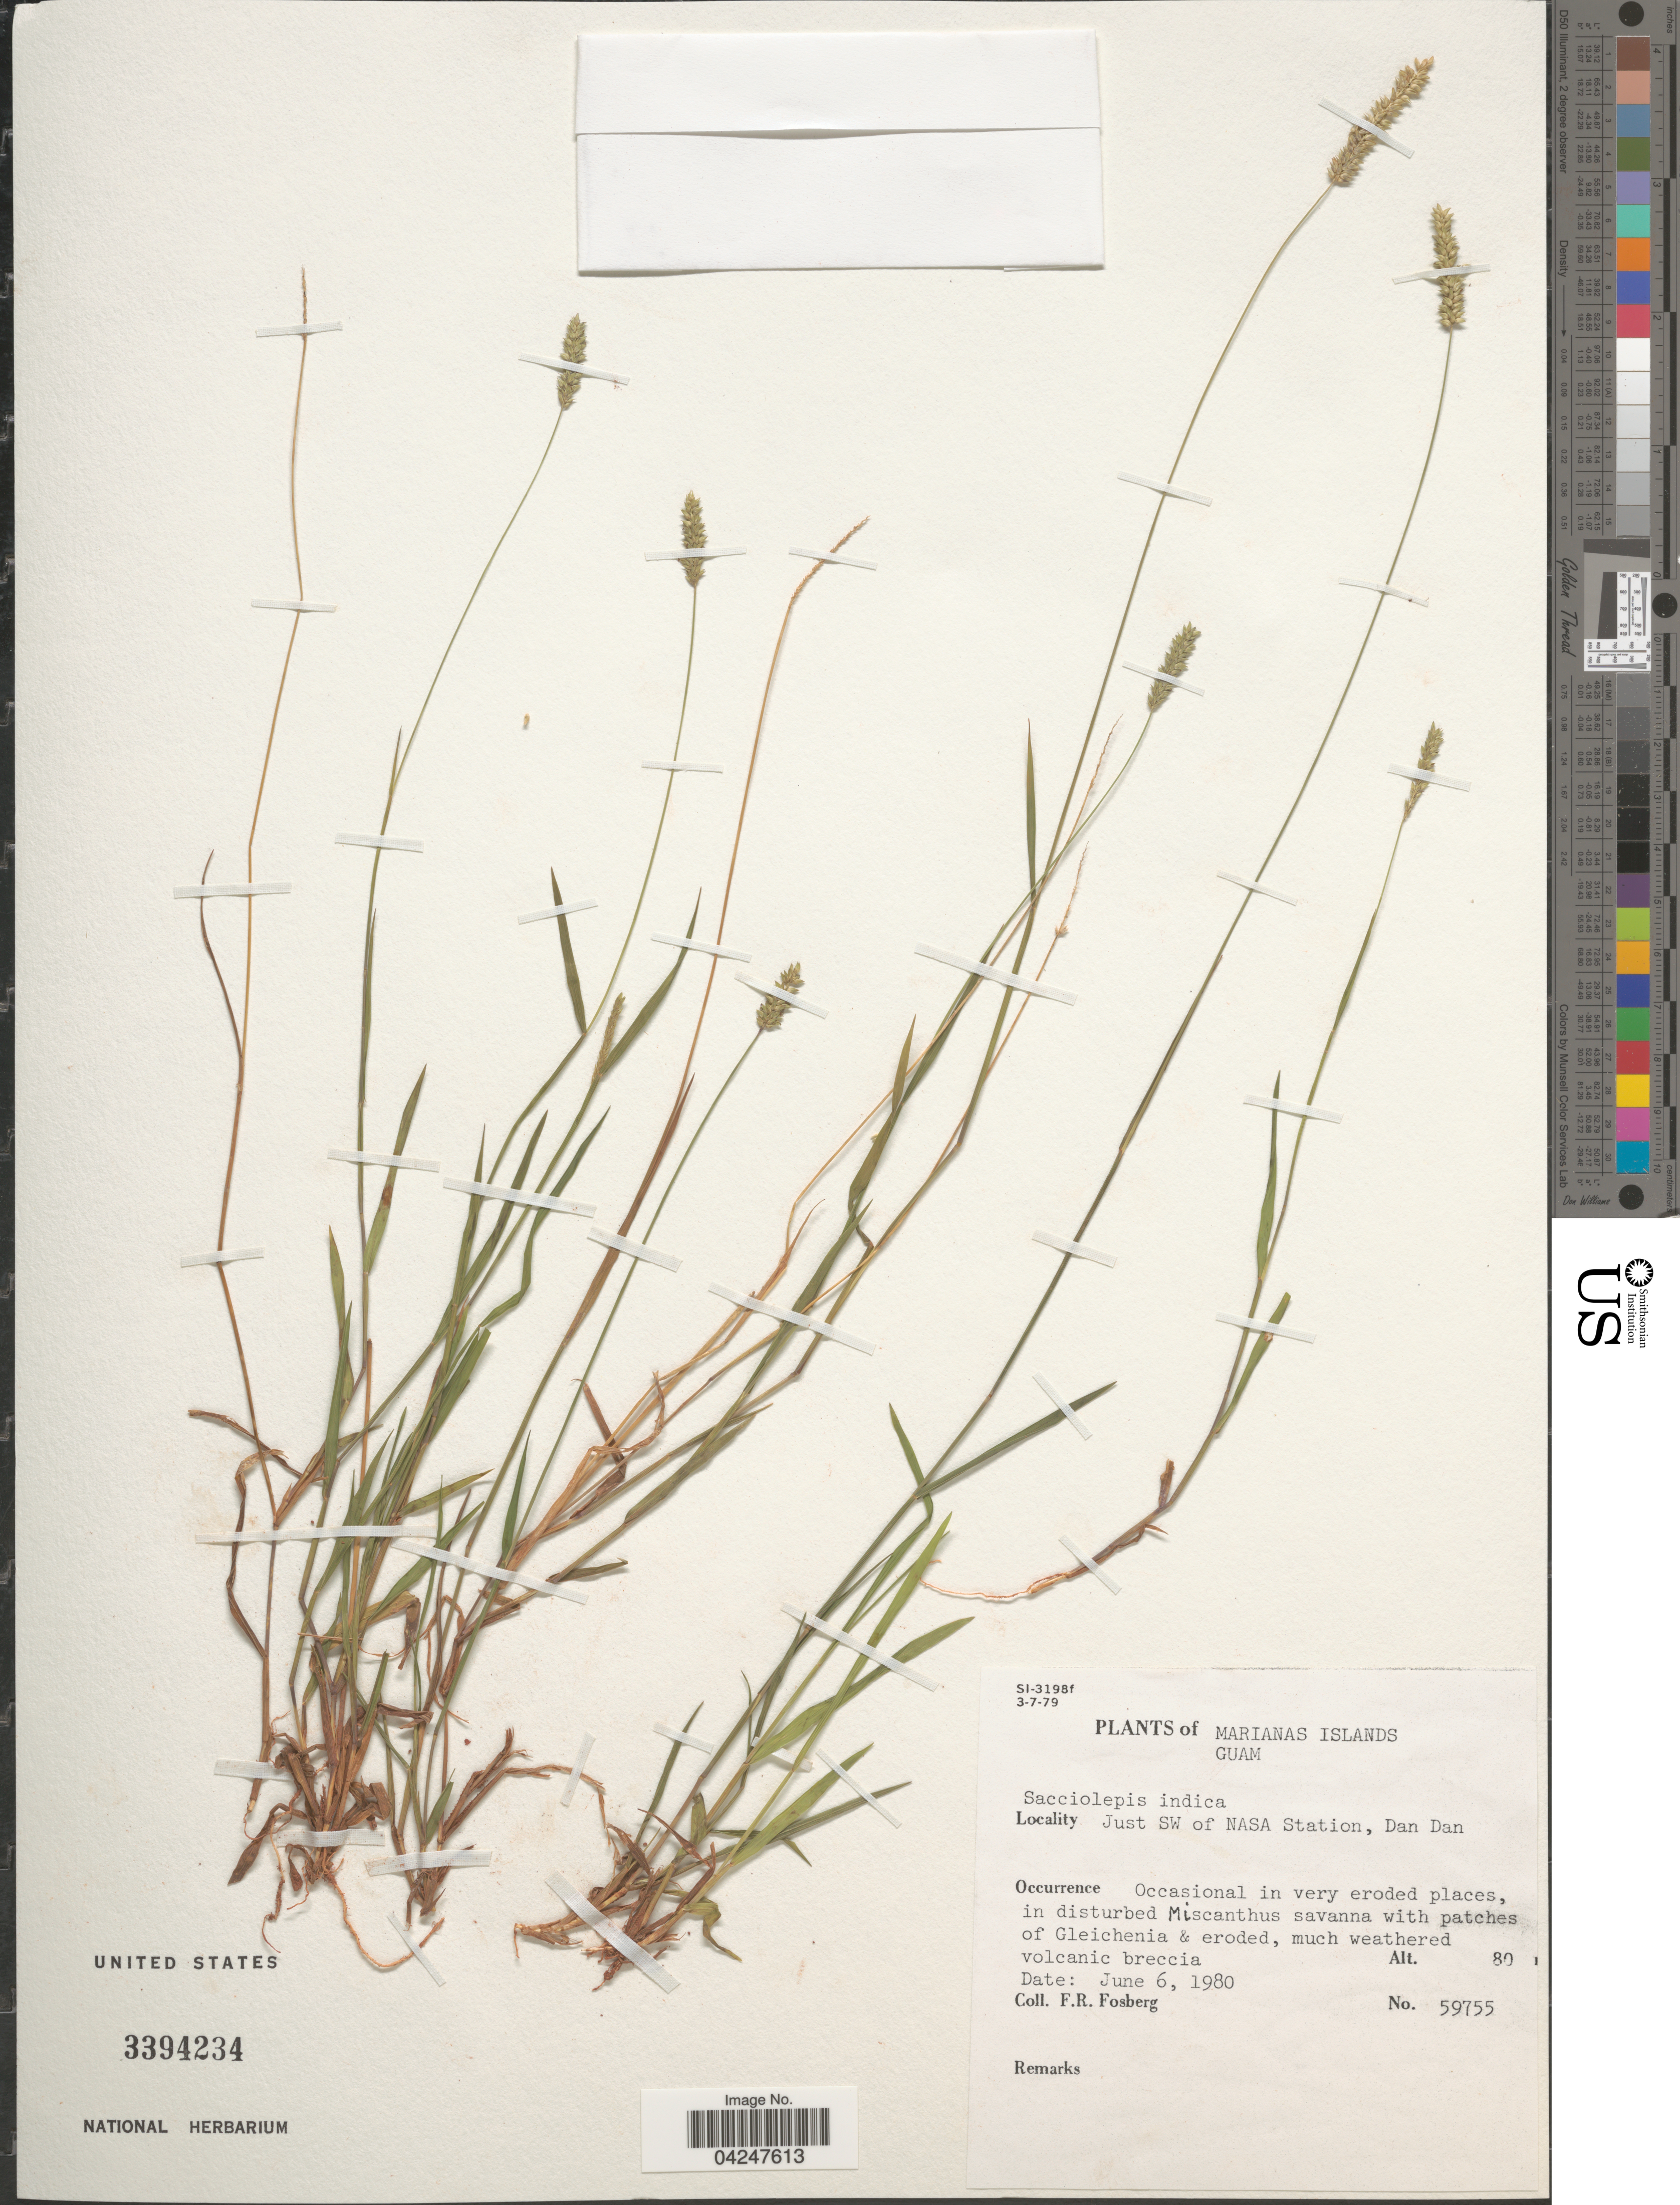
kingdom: Plantae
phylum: Tracheophyta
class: Liliopsida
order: Poales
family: Poaceae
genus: Sacciolepis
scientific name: Sacciolepis indica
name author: (L.) Chase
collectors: F. R. Fosberg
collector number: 59755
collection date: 1980-06-06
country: Guam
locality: Marianas Islands. Just SW of NASA Station, Dan Dan.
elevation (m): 80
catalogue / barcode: US 3394234